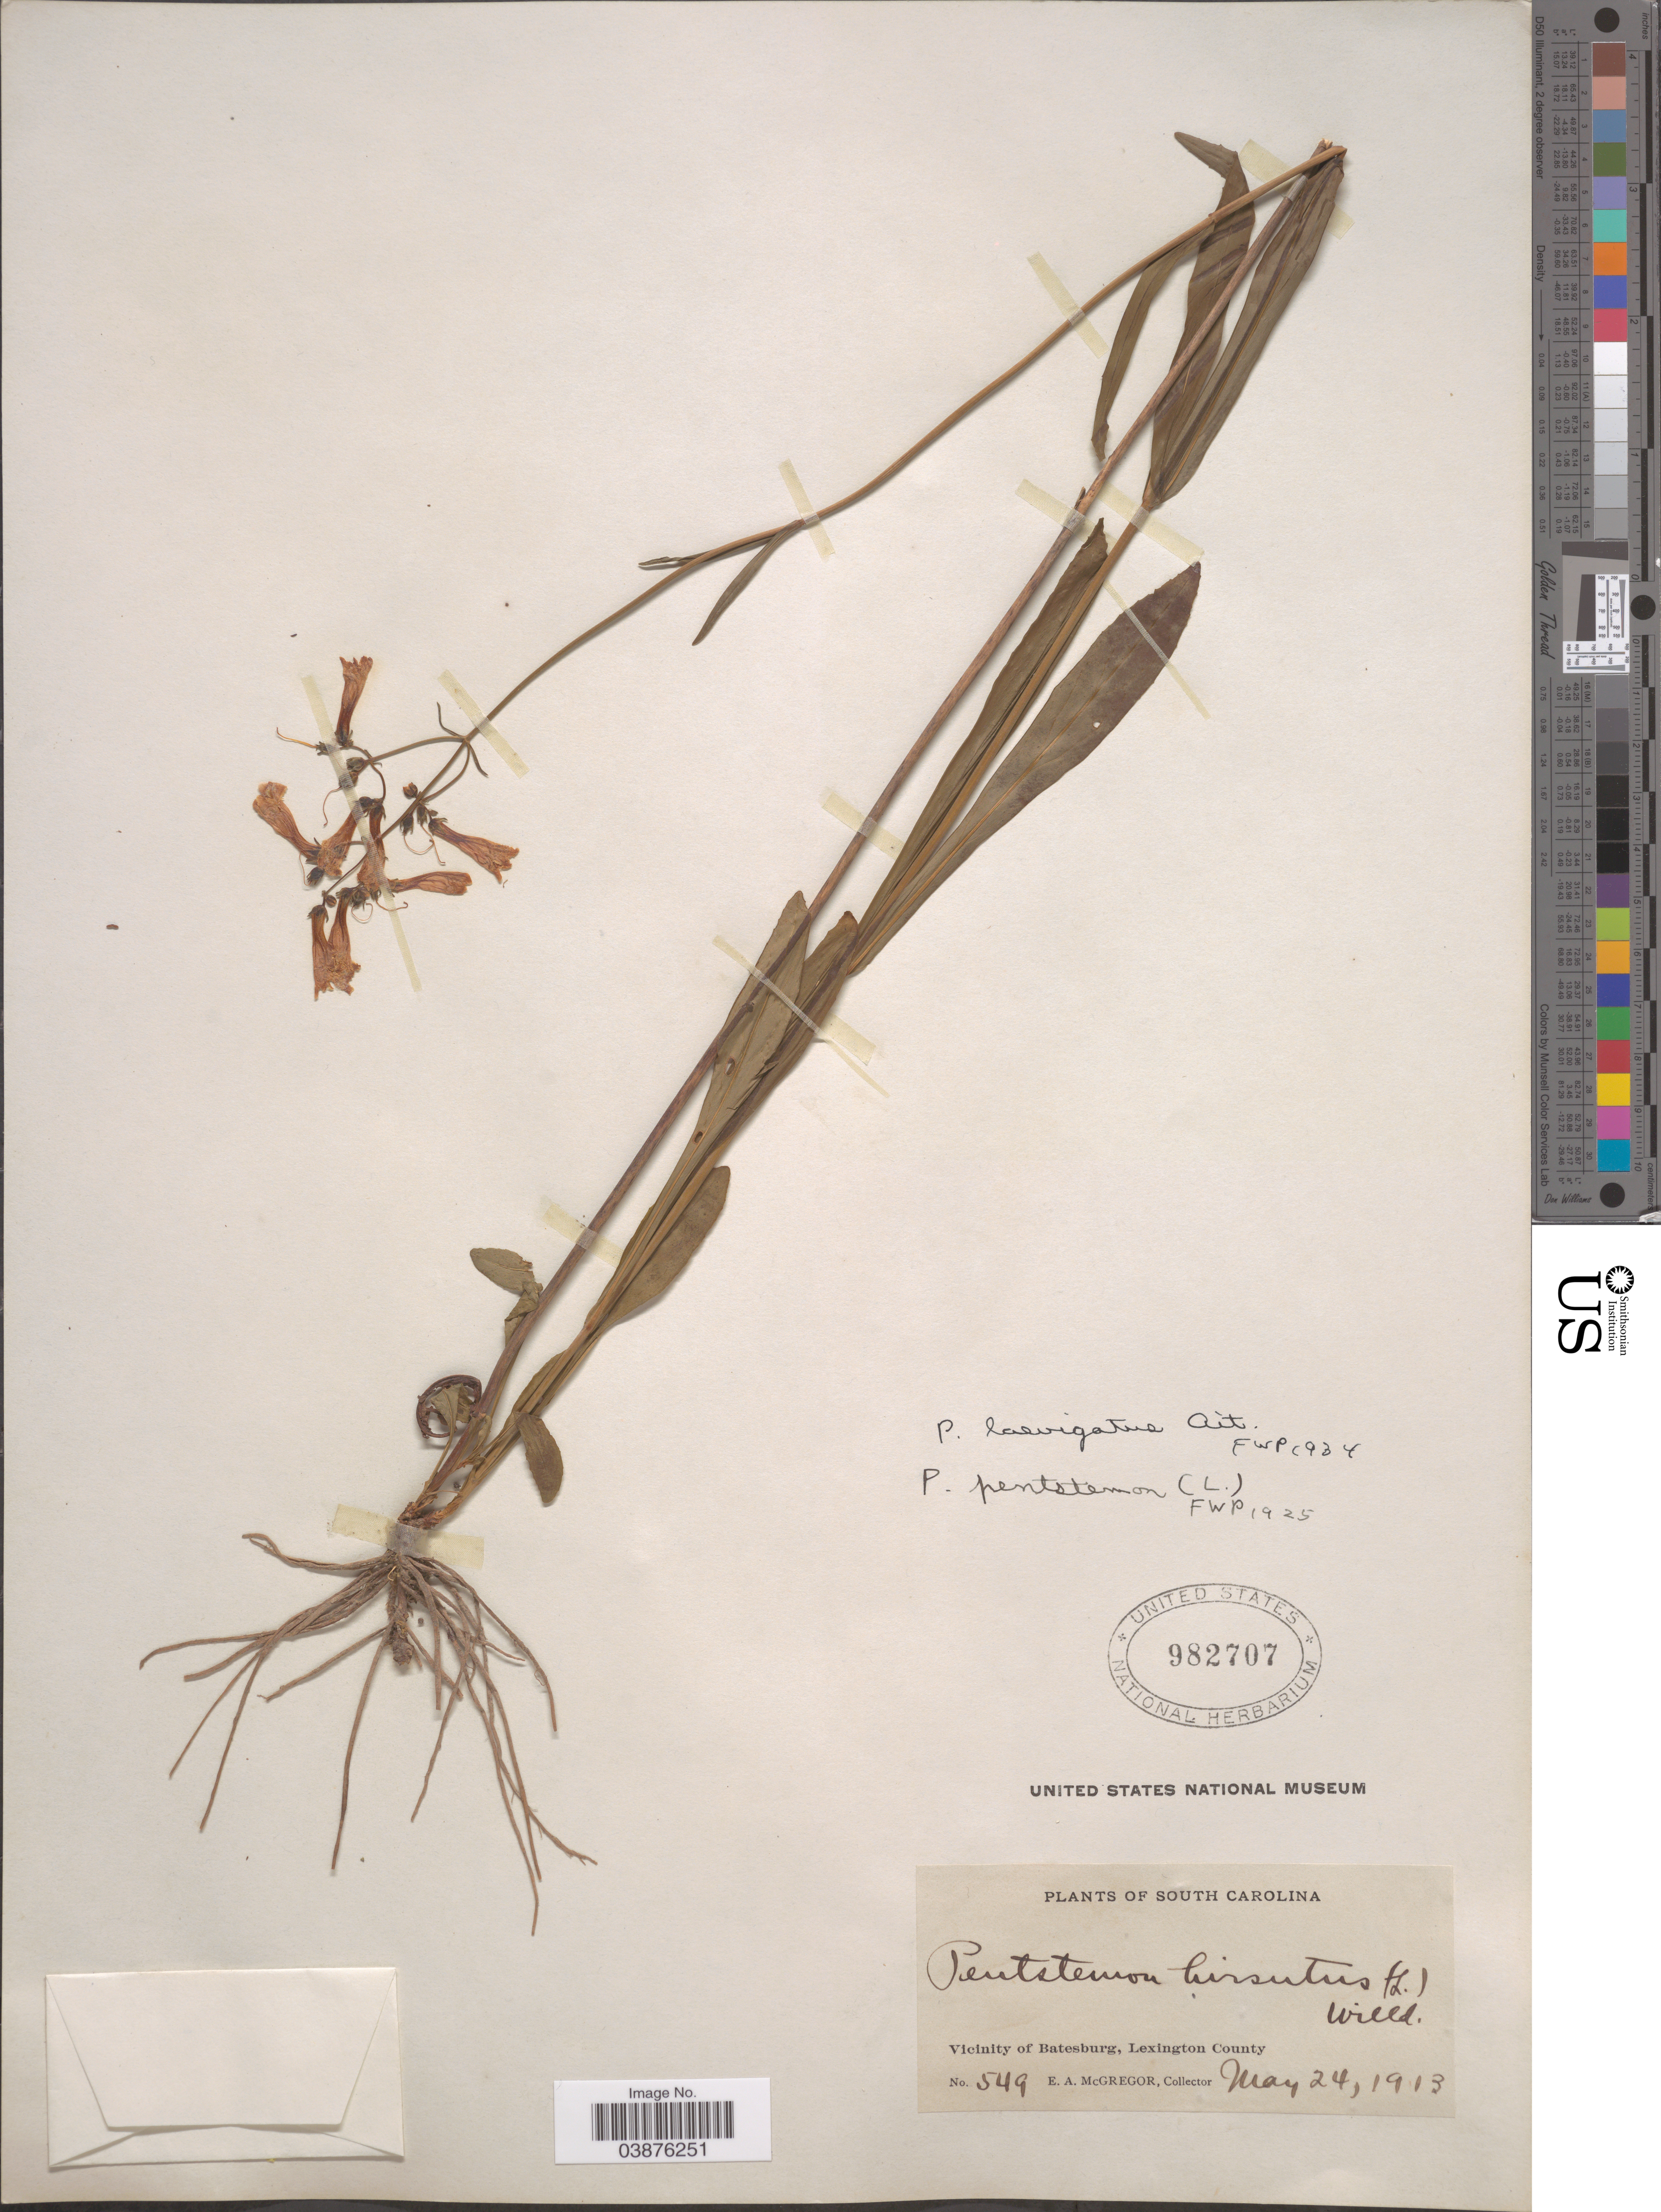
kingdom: Plantae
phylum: Tracheophyta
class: Magnoliopsida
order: Lamiales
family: Plantaginaceae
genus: Penstemon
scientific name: Penstemon laevigatus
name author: Aiton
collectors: E. A. McGregor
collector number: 549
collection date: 1913-05-24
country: United States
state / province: South Carolina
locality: Vicinity of Batesburg, Lexington County.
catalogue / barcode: US 982707